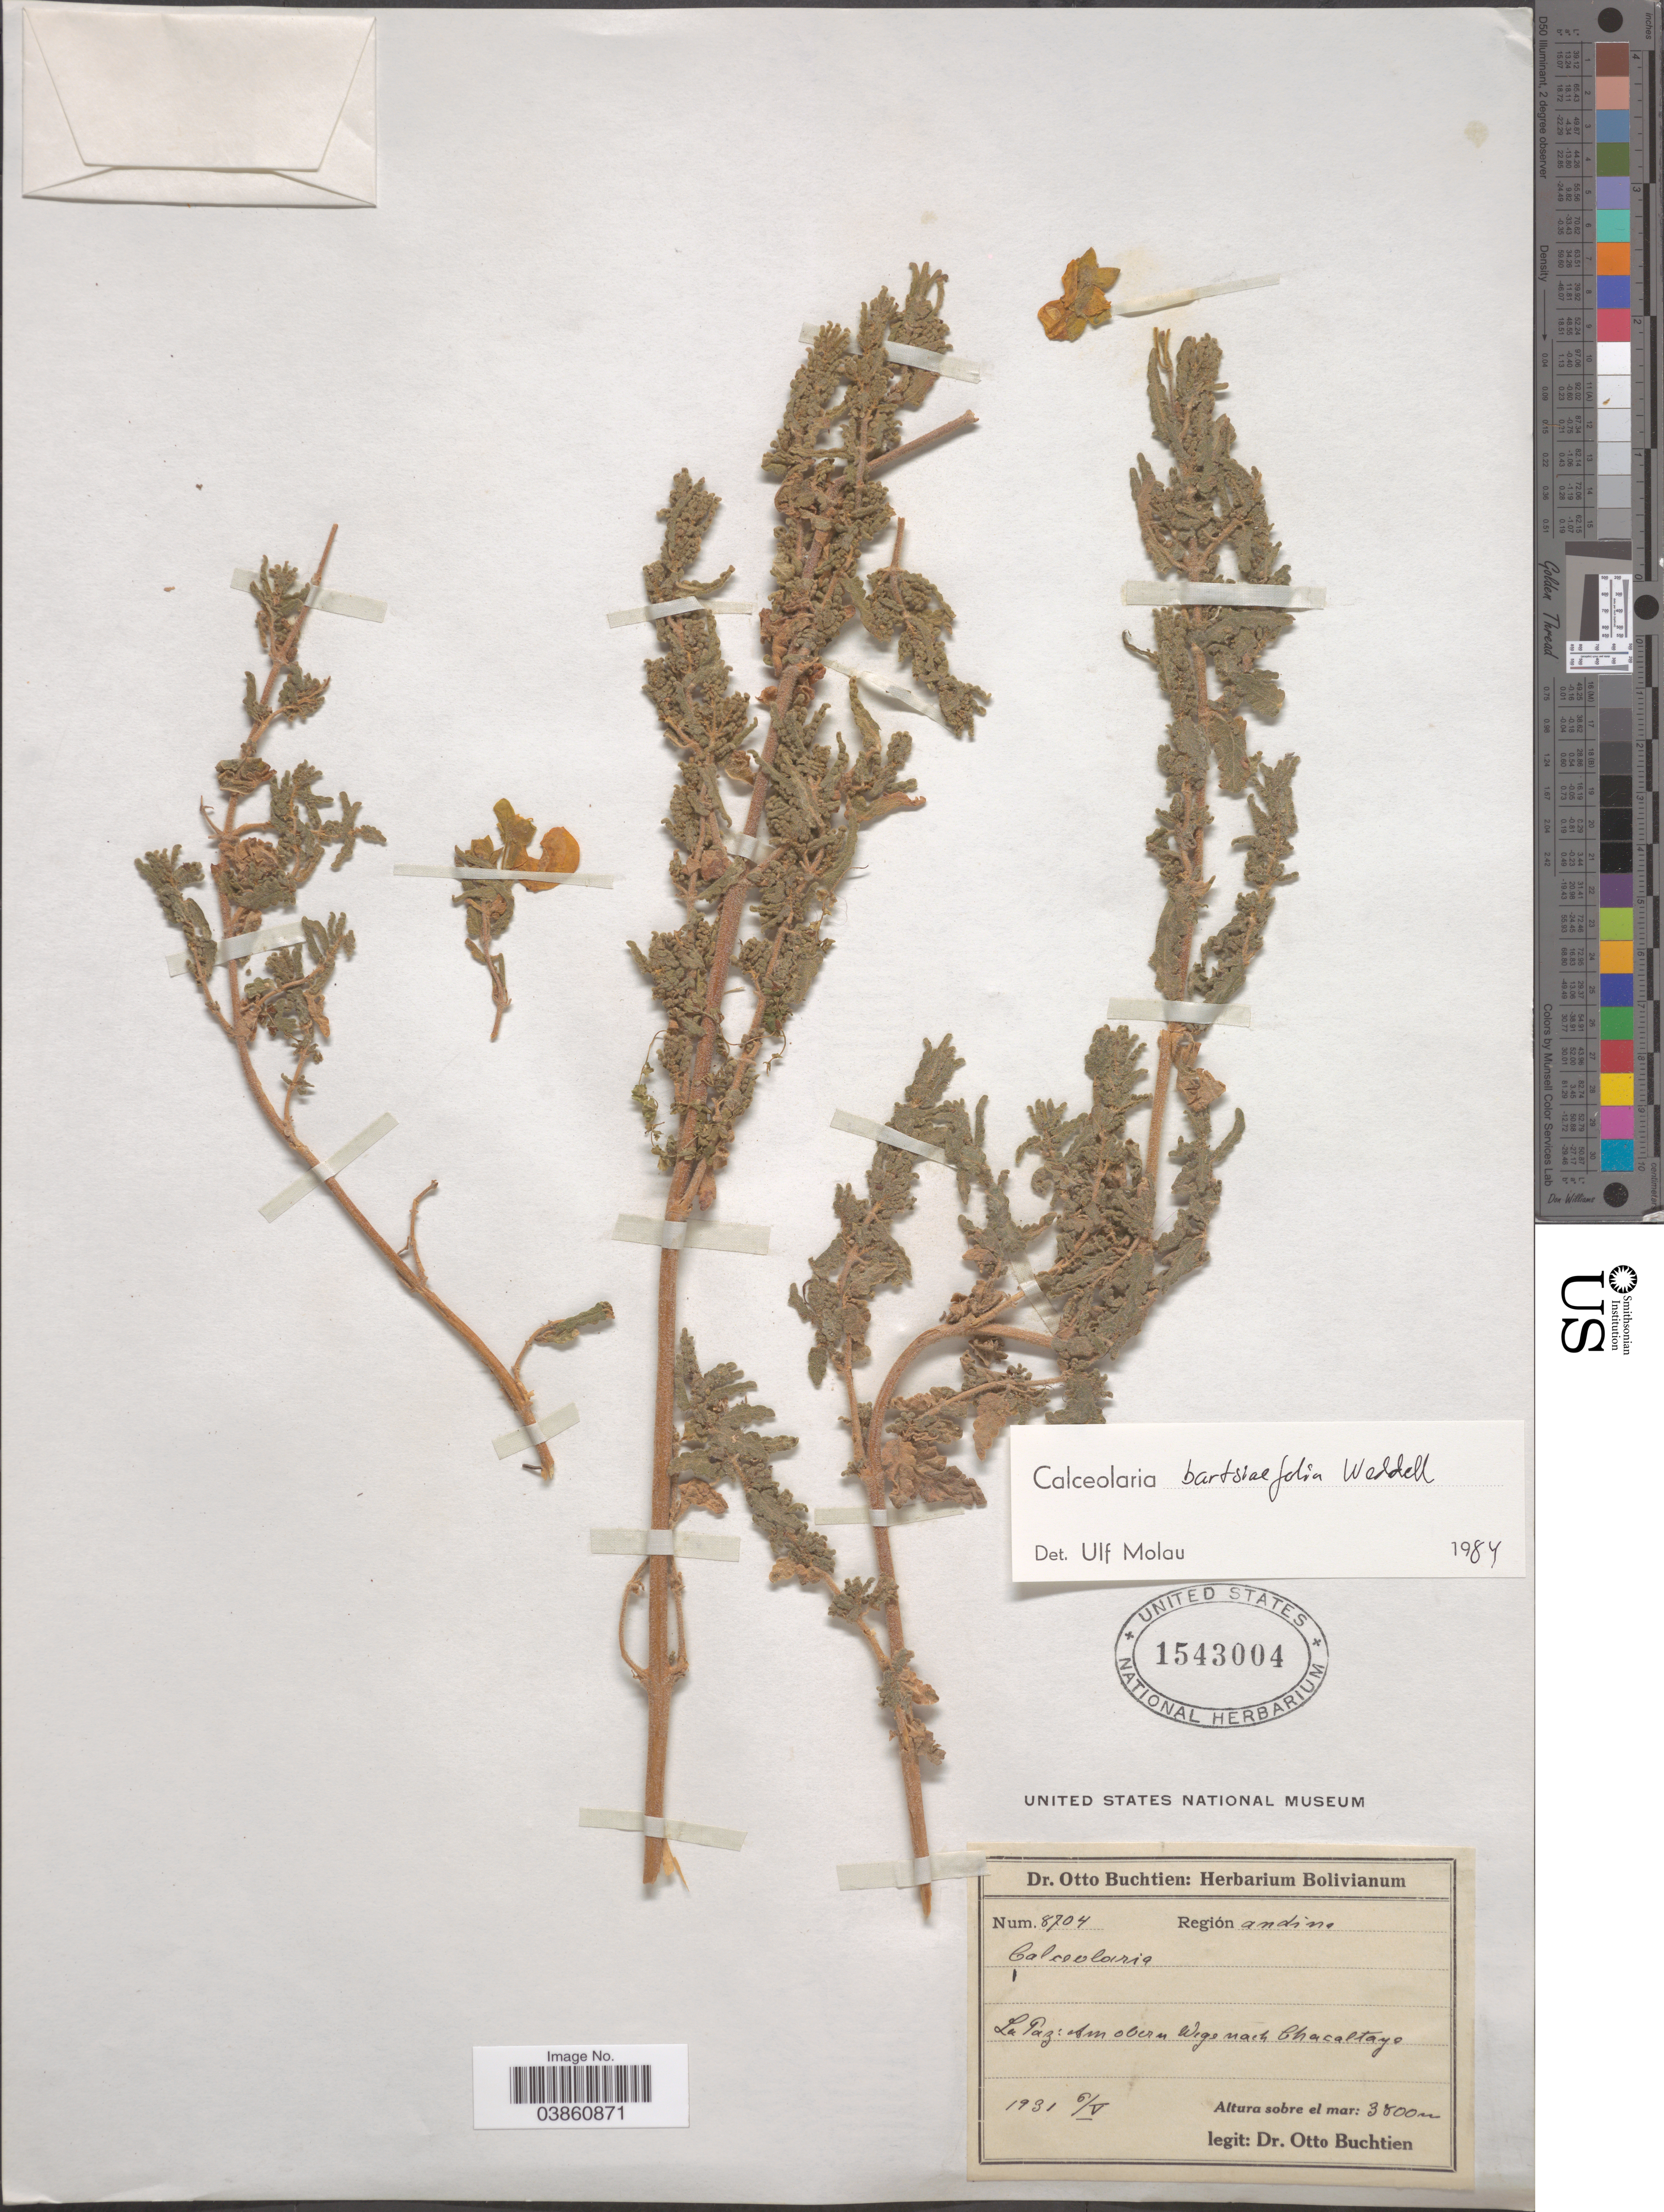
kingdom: Plantae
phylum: Tracheophyta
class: Magnoliopsida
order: Lamiales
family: Calceolariaceae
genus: Calceolaria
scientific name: Calceolaria bartsiifolia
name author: Wedd.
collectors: O. Buchtien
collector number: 8704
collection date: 1931-05-06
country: Bolivia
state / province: La Paz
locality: Región andina. Am obern Wege nach Chacaltaya.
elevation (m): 3800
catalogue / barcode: US 1543004